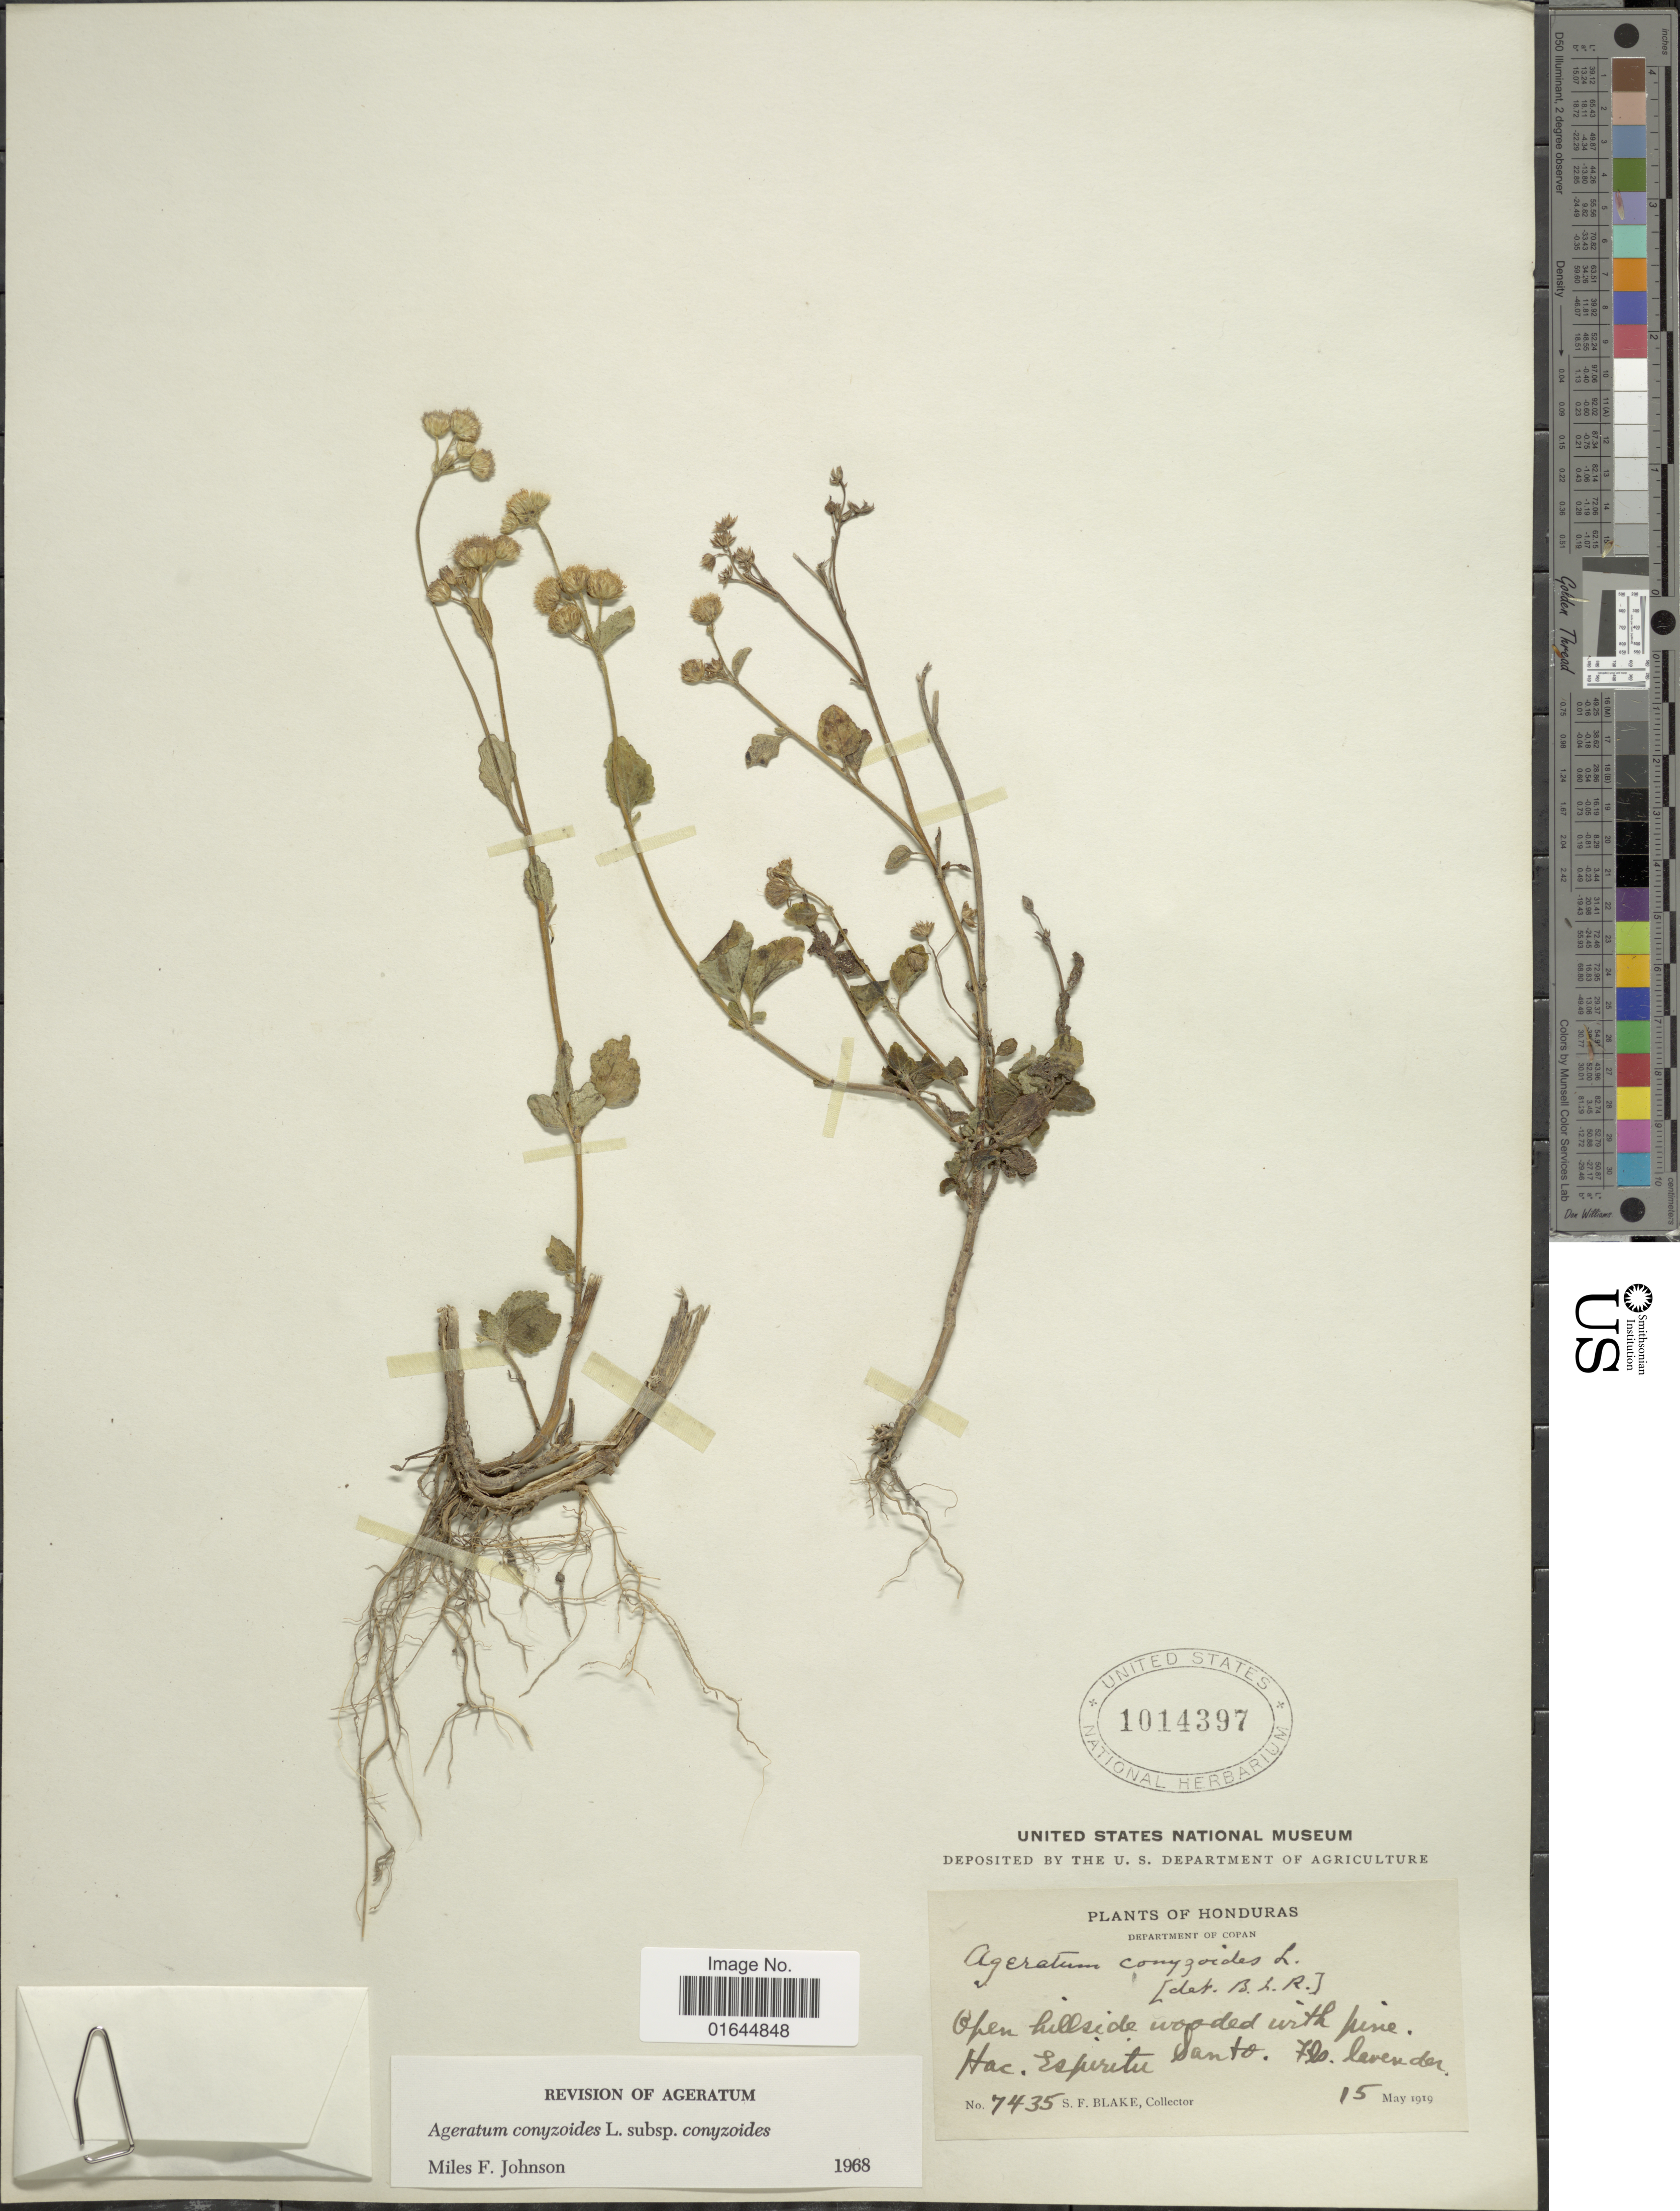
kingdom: Plantae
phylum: Tracheophyta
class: Magnoliopsida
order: Asterales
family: Asteraceae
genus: Ageratum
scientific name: Ageratum houstonianum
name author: Mill.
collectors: S. Blake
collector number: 7435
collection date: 1919-05-15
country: Honduras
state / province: Copán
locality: Hondura, Department of Copan, hac. Esperetu Santo.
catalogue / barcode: US 1014397